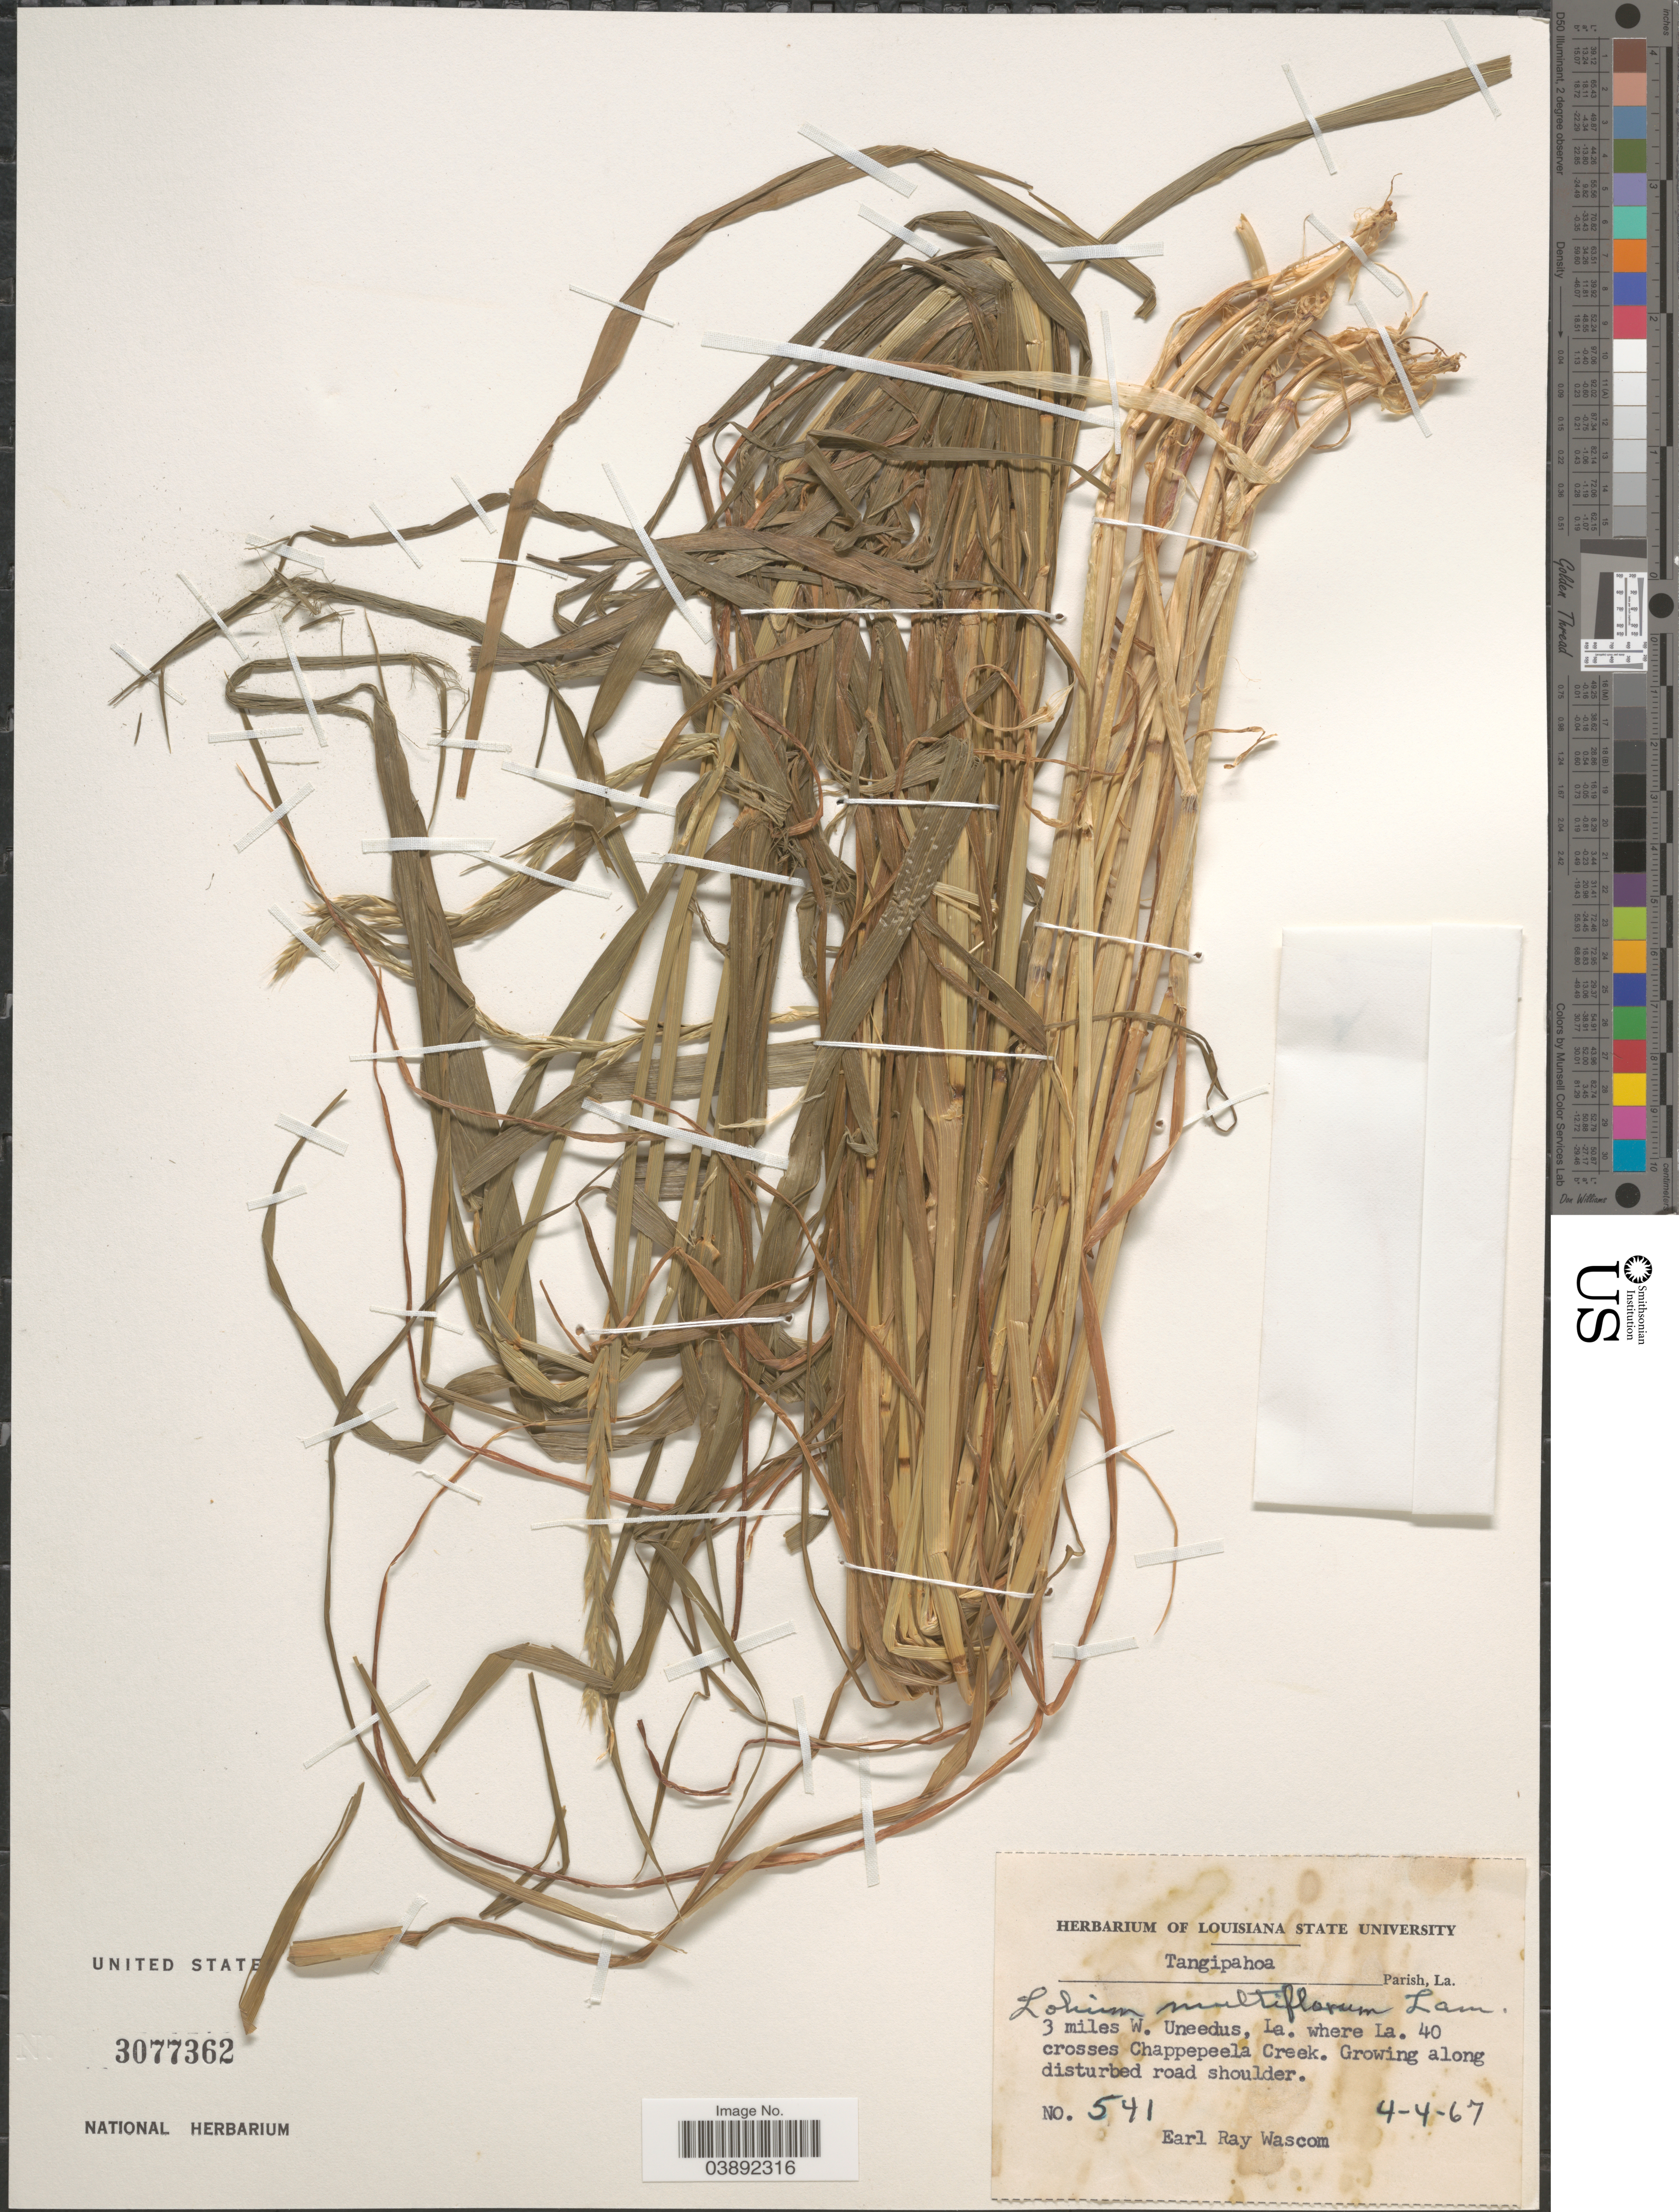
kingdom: Plantae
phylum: Tracheophyta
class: Liliopsida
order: Poales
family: Poaceae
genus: Lolium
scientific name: Lolium multiflorum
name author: Lam.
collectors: E. Wascom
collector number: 541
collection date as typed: Transcribed d/m/y: 4/4/67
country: United States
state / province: Louisiana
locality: Tangipahoa Parish. 3 miles W. Uneedus, La. where la. 40 crosses Chappepeela Creek. Along disturbed road shoulder.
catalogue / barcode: US 3077362